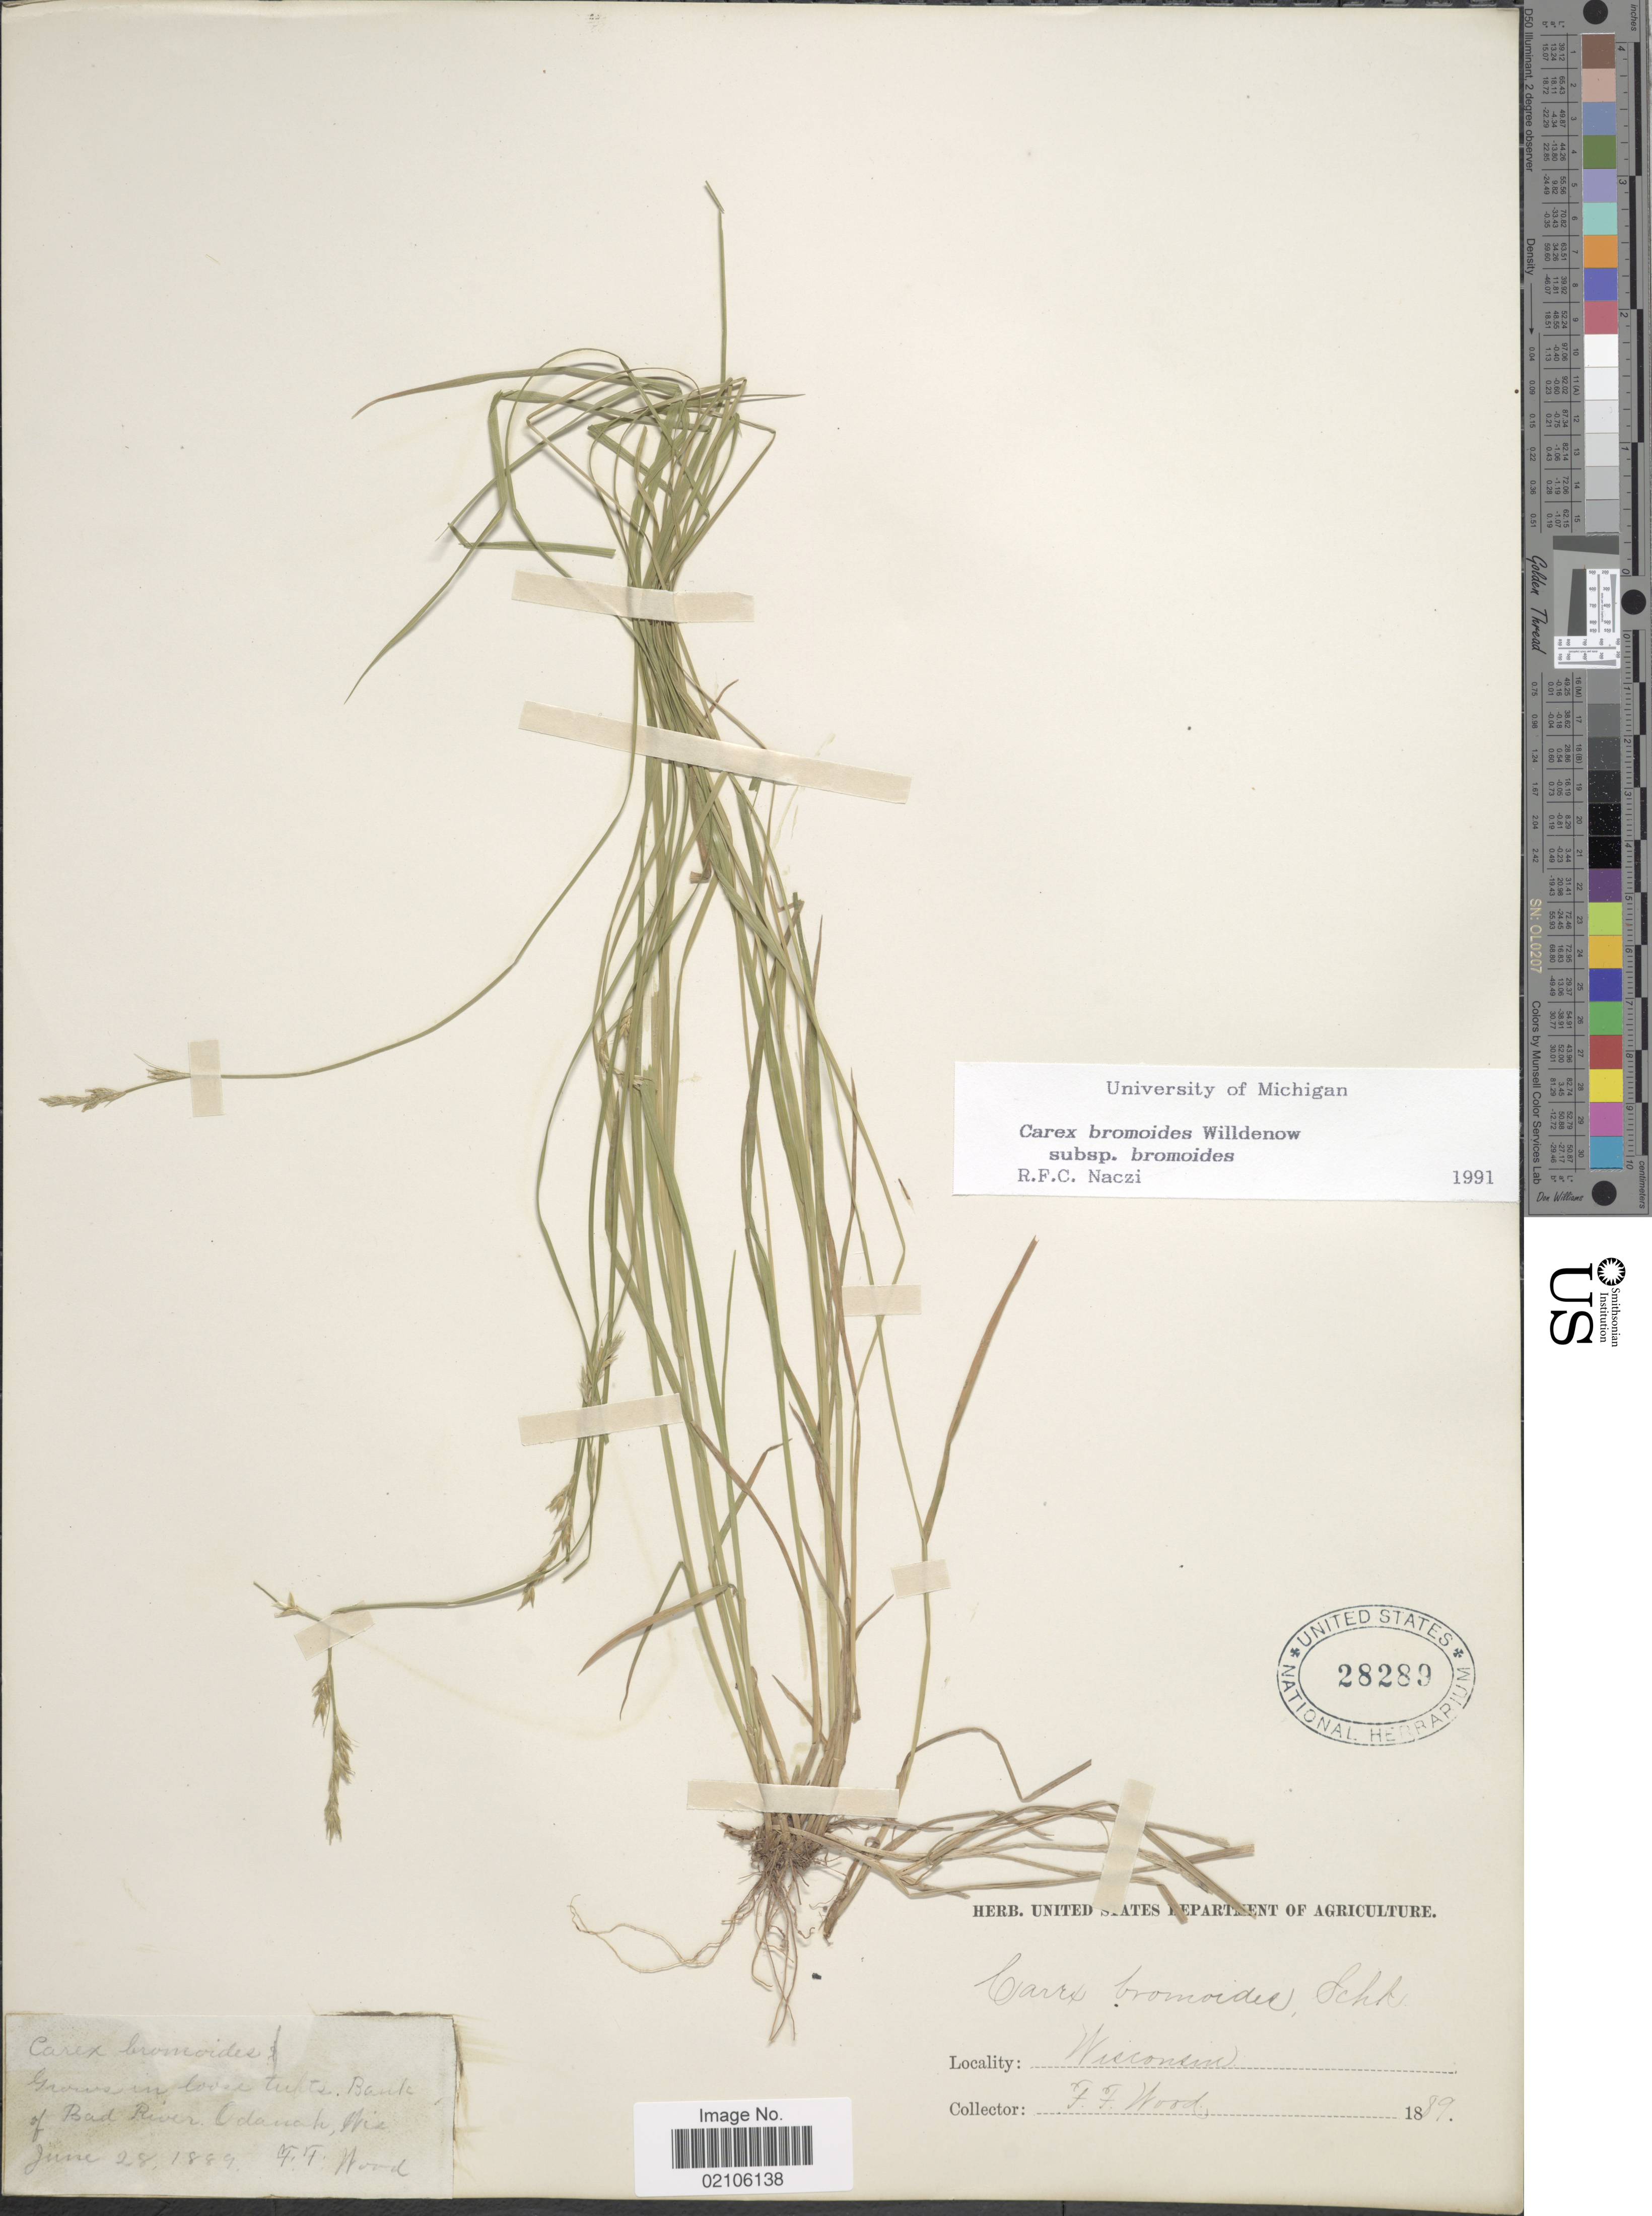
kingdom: Plantae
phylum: Tracheophyta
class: Liliopsida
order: Poales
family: Cyperaceae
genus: Carex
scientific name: Carex bromoides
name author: Willd.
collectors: F. Wood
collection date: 1889-06-28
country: United States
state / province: Wisconsin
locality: Bank of Bad River, Odanah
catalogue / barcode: US 28289